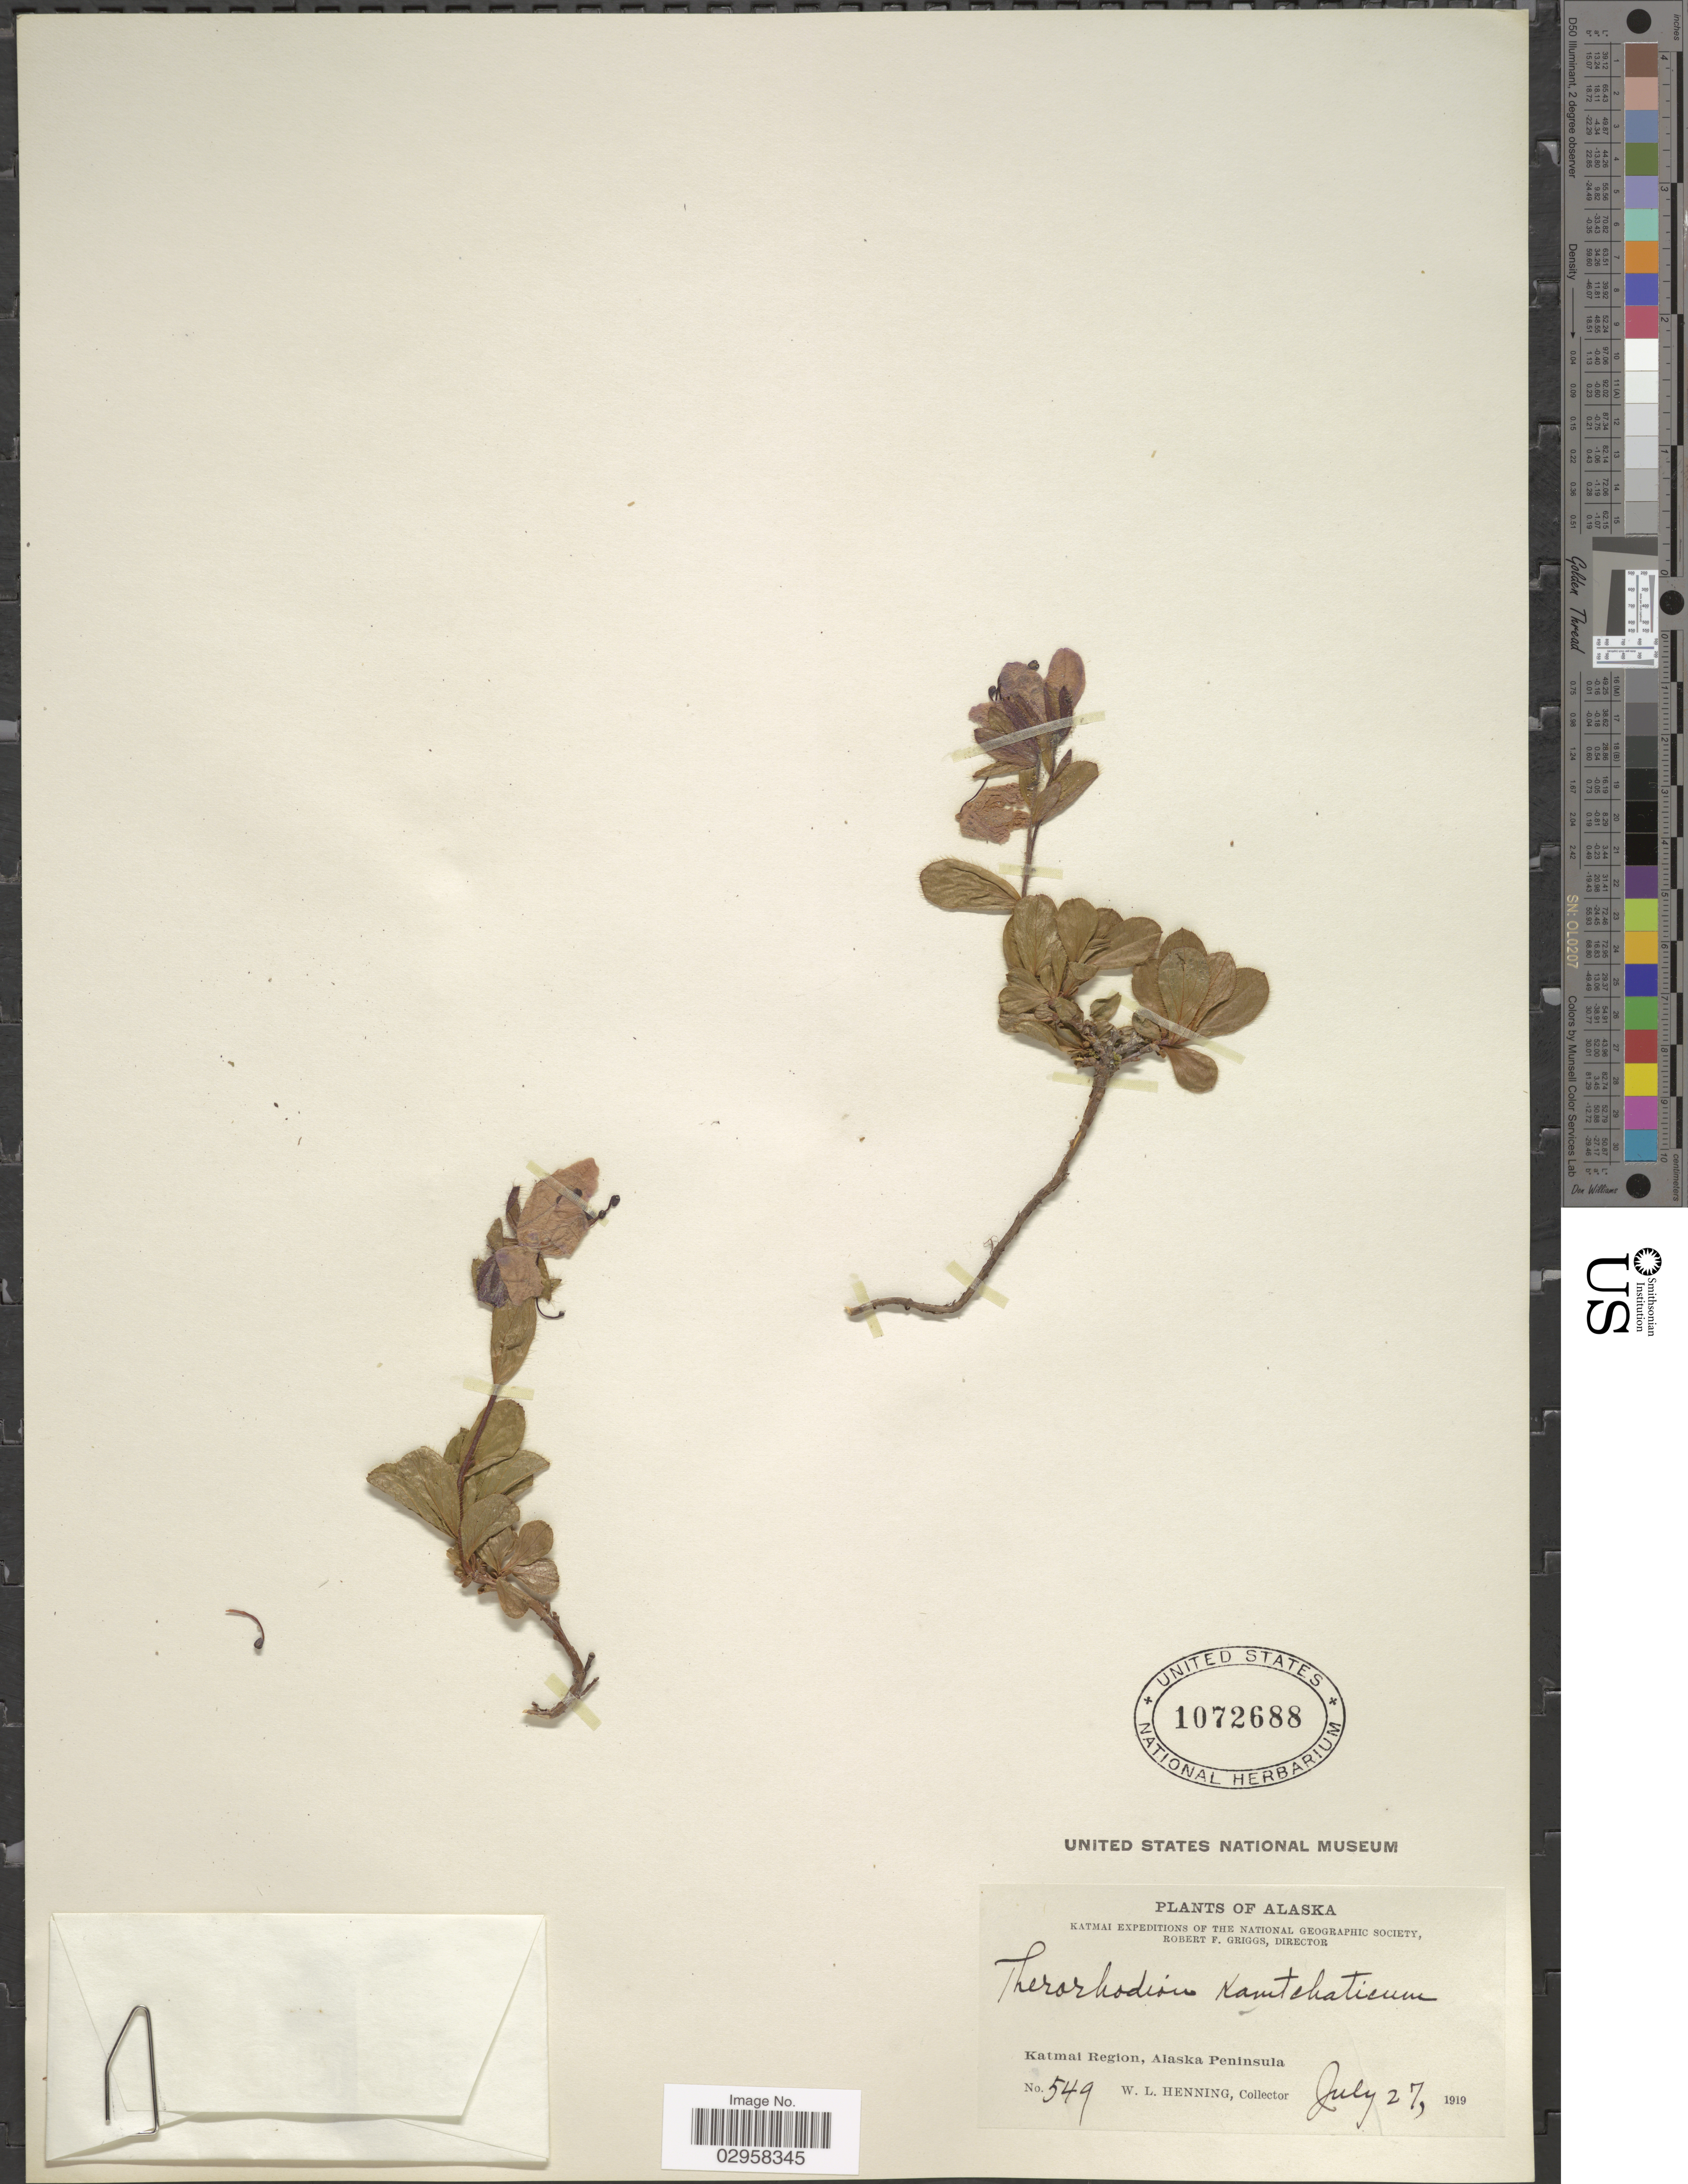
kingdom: Plantae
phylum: Tracheophyta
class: Magnoliopsida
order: Ericales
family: Ericaceae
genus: Rhododendron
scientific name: Rhododendron kamtschaticum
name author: Pall.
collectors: W. Henning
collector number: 549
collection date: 1919-07-27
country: United States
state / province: Alaska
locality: Katmai Region, Alaska Peninsula.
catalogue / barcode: US 1072688